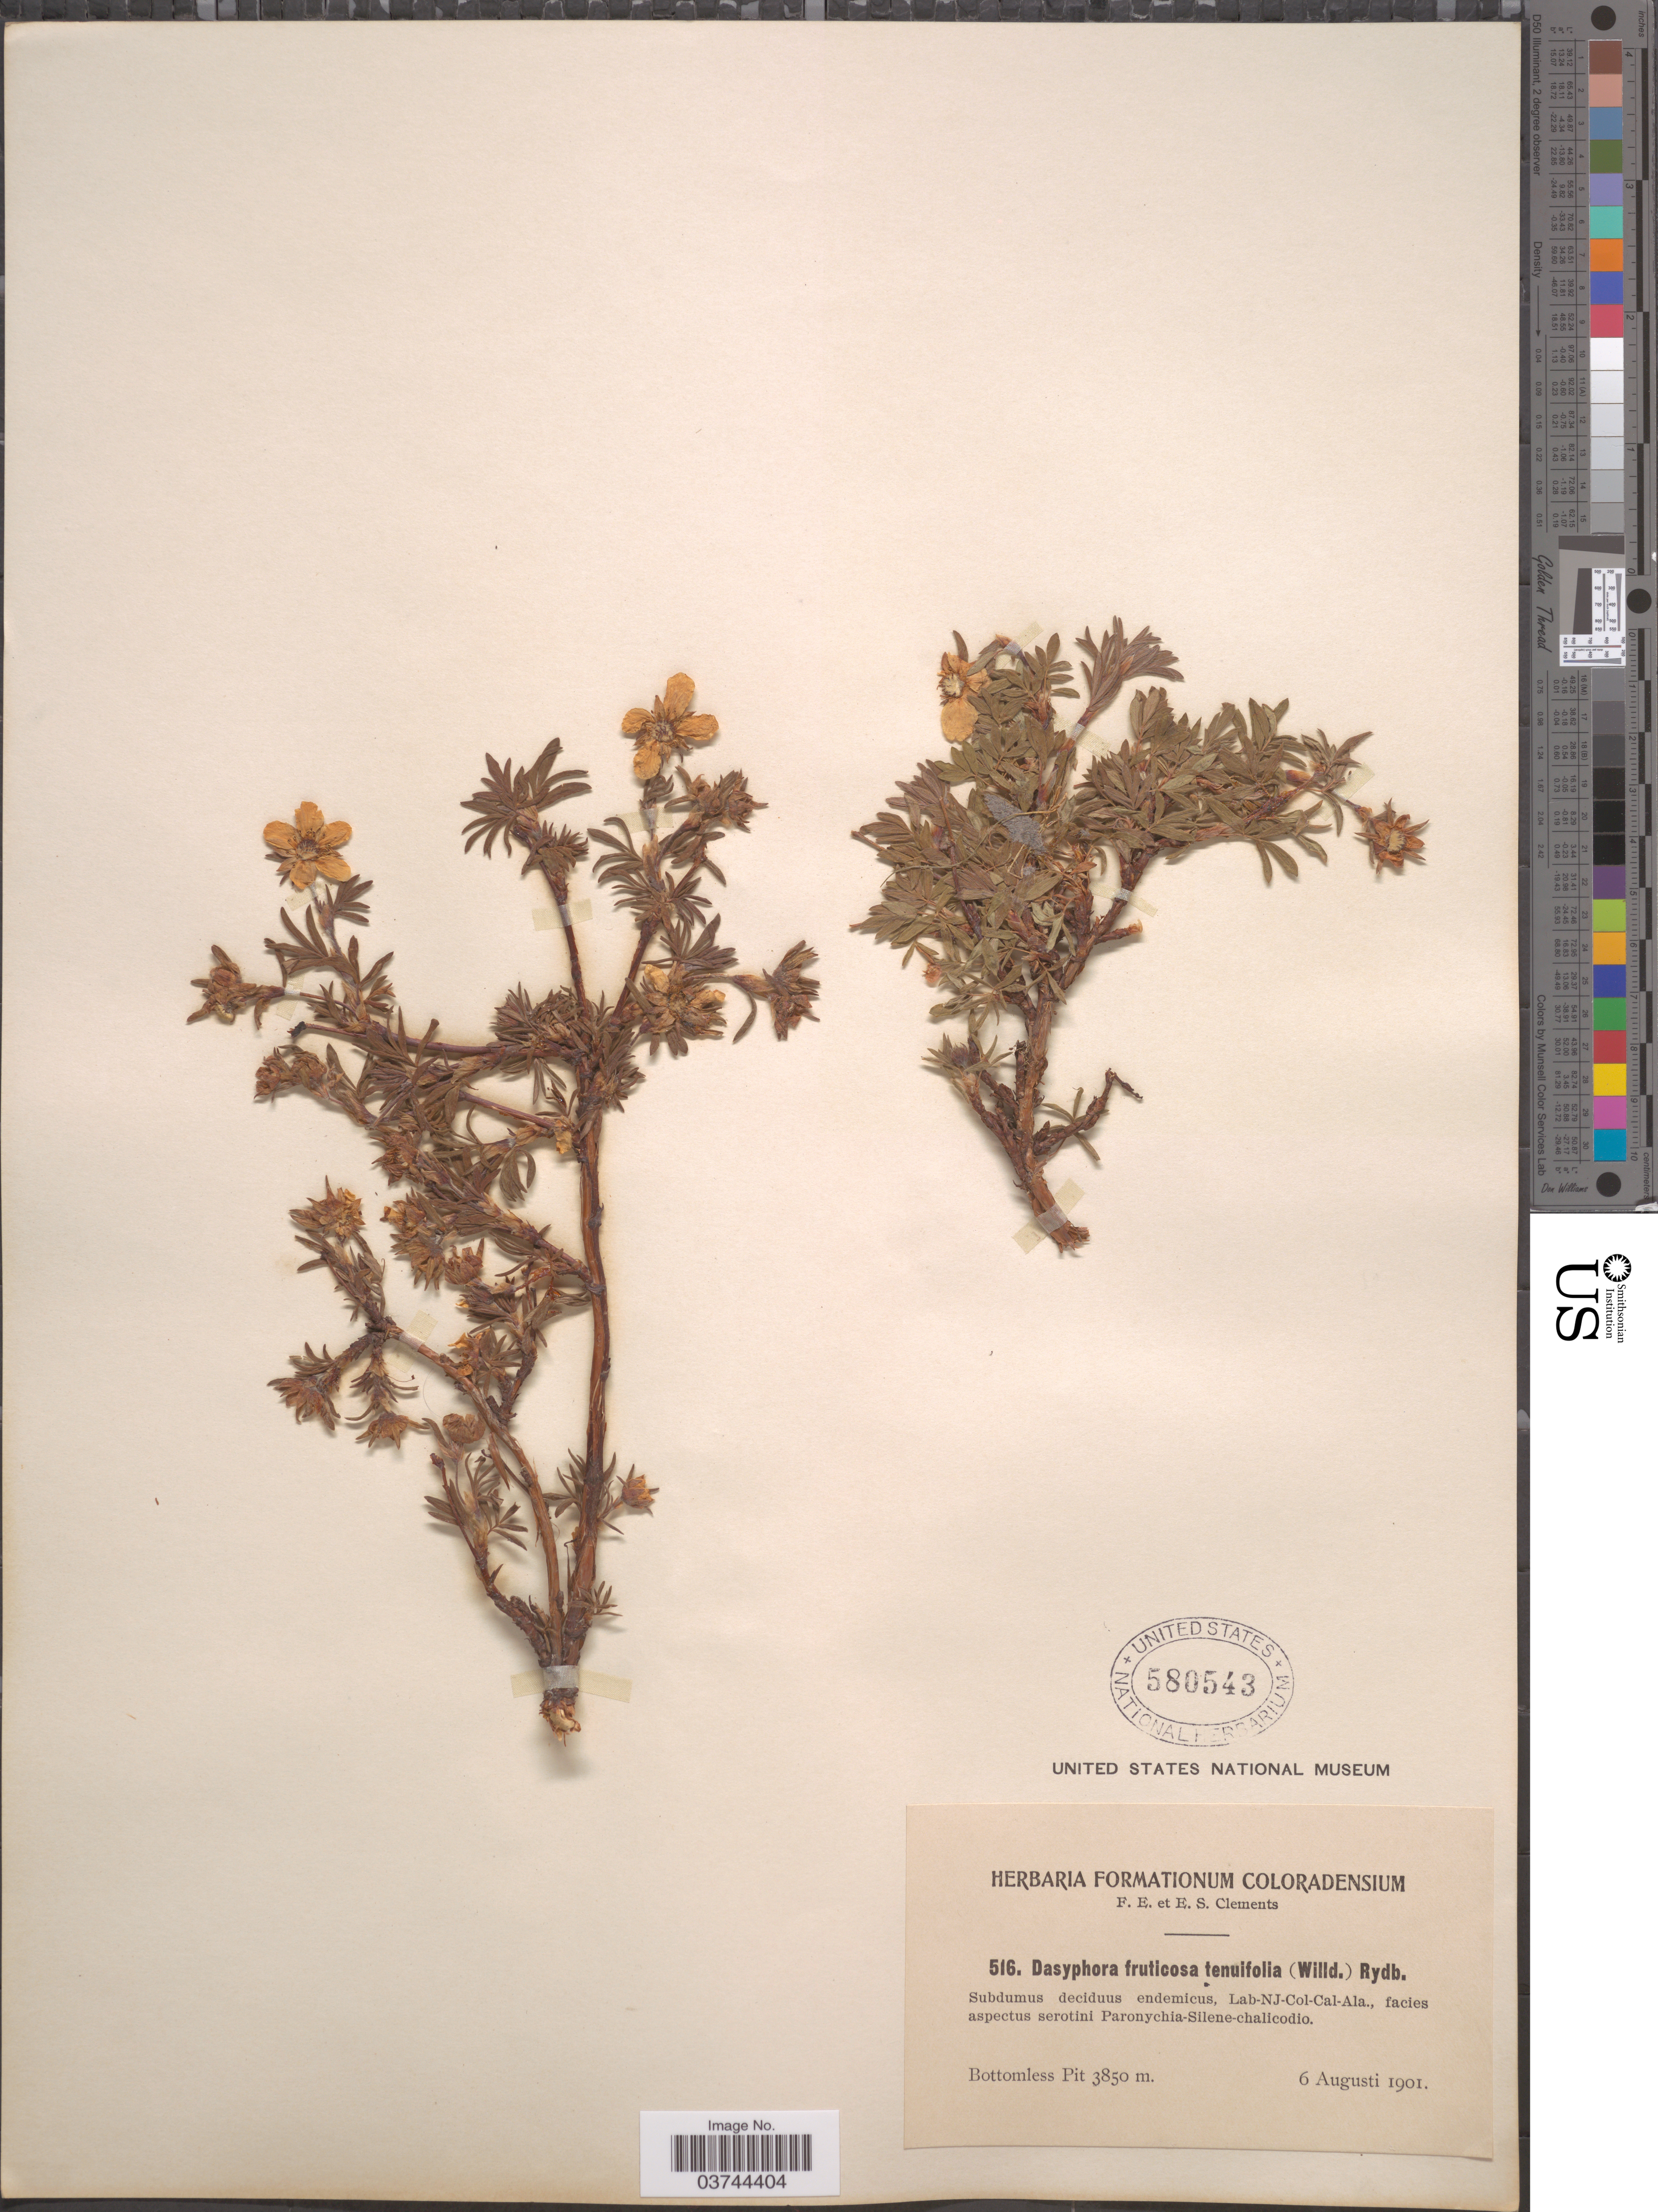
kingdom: Plantae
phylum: Tracheophyta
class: Magnoliopsida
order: Rosales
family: Rosaceae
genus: Dasiphora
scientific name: Dasiphora fruticosa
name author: (L.) Rydb.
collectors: F. E. Clements & E. S. Clements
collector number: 516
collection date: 1901-08-06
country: United States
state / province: Colorado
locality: Bottomless Pit.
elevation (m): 3850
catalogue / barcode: US 580543